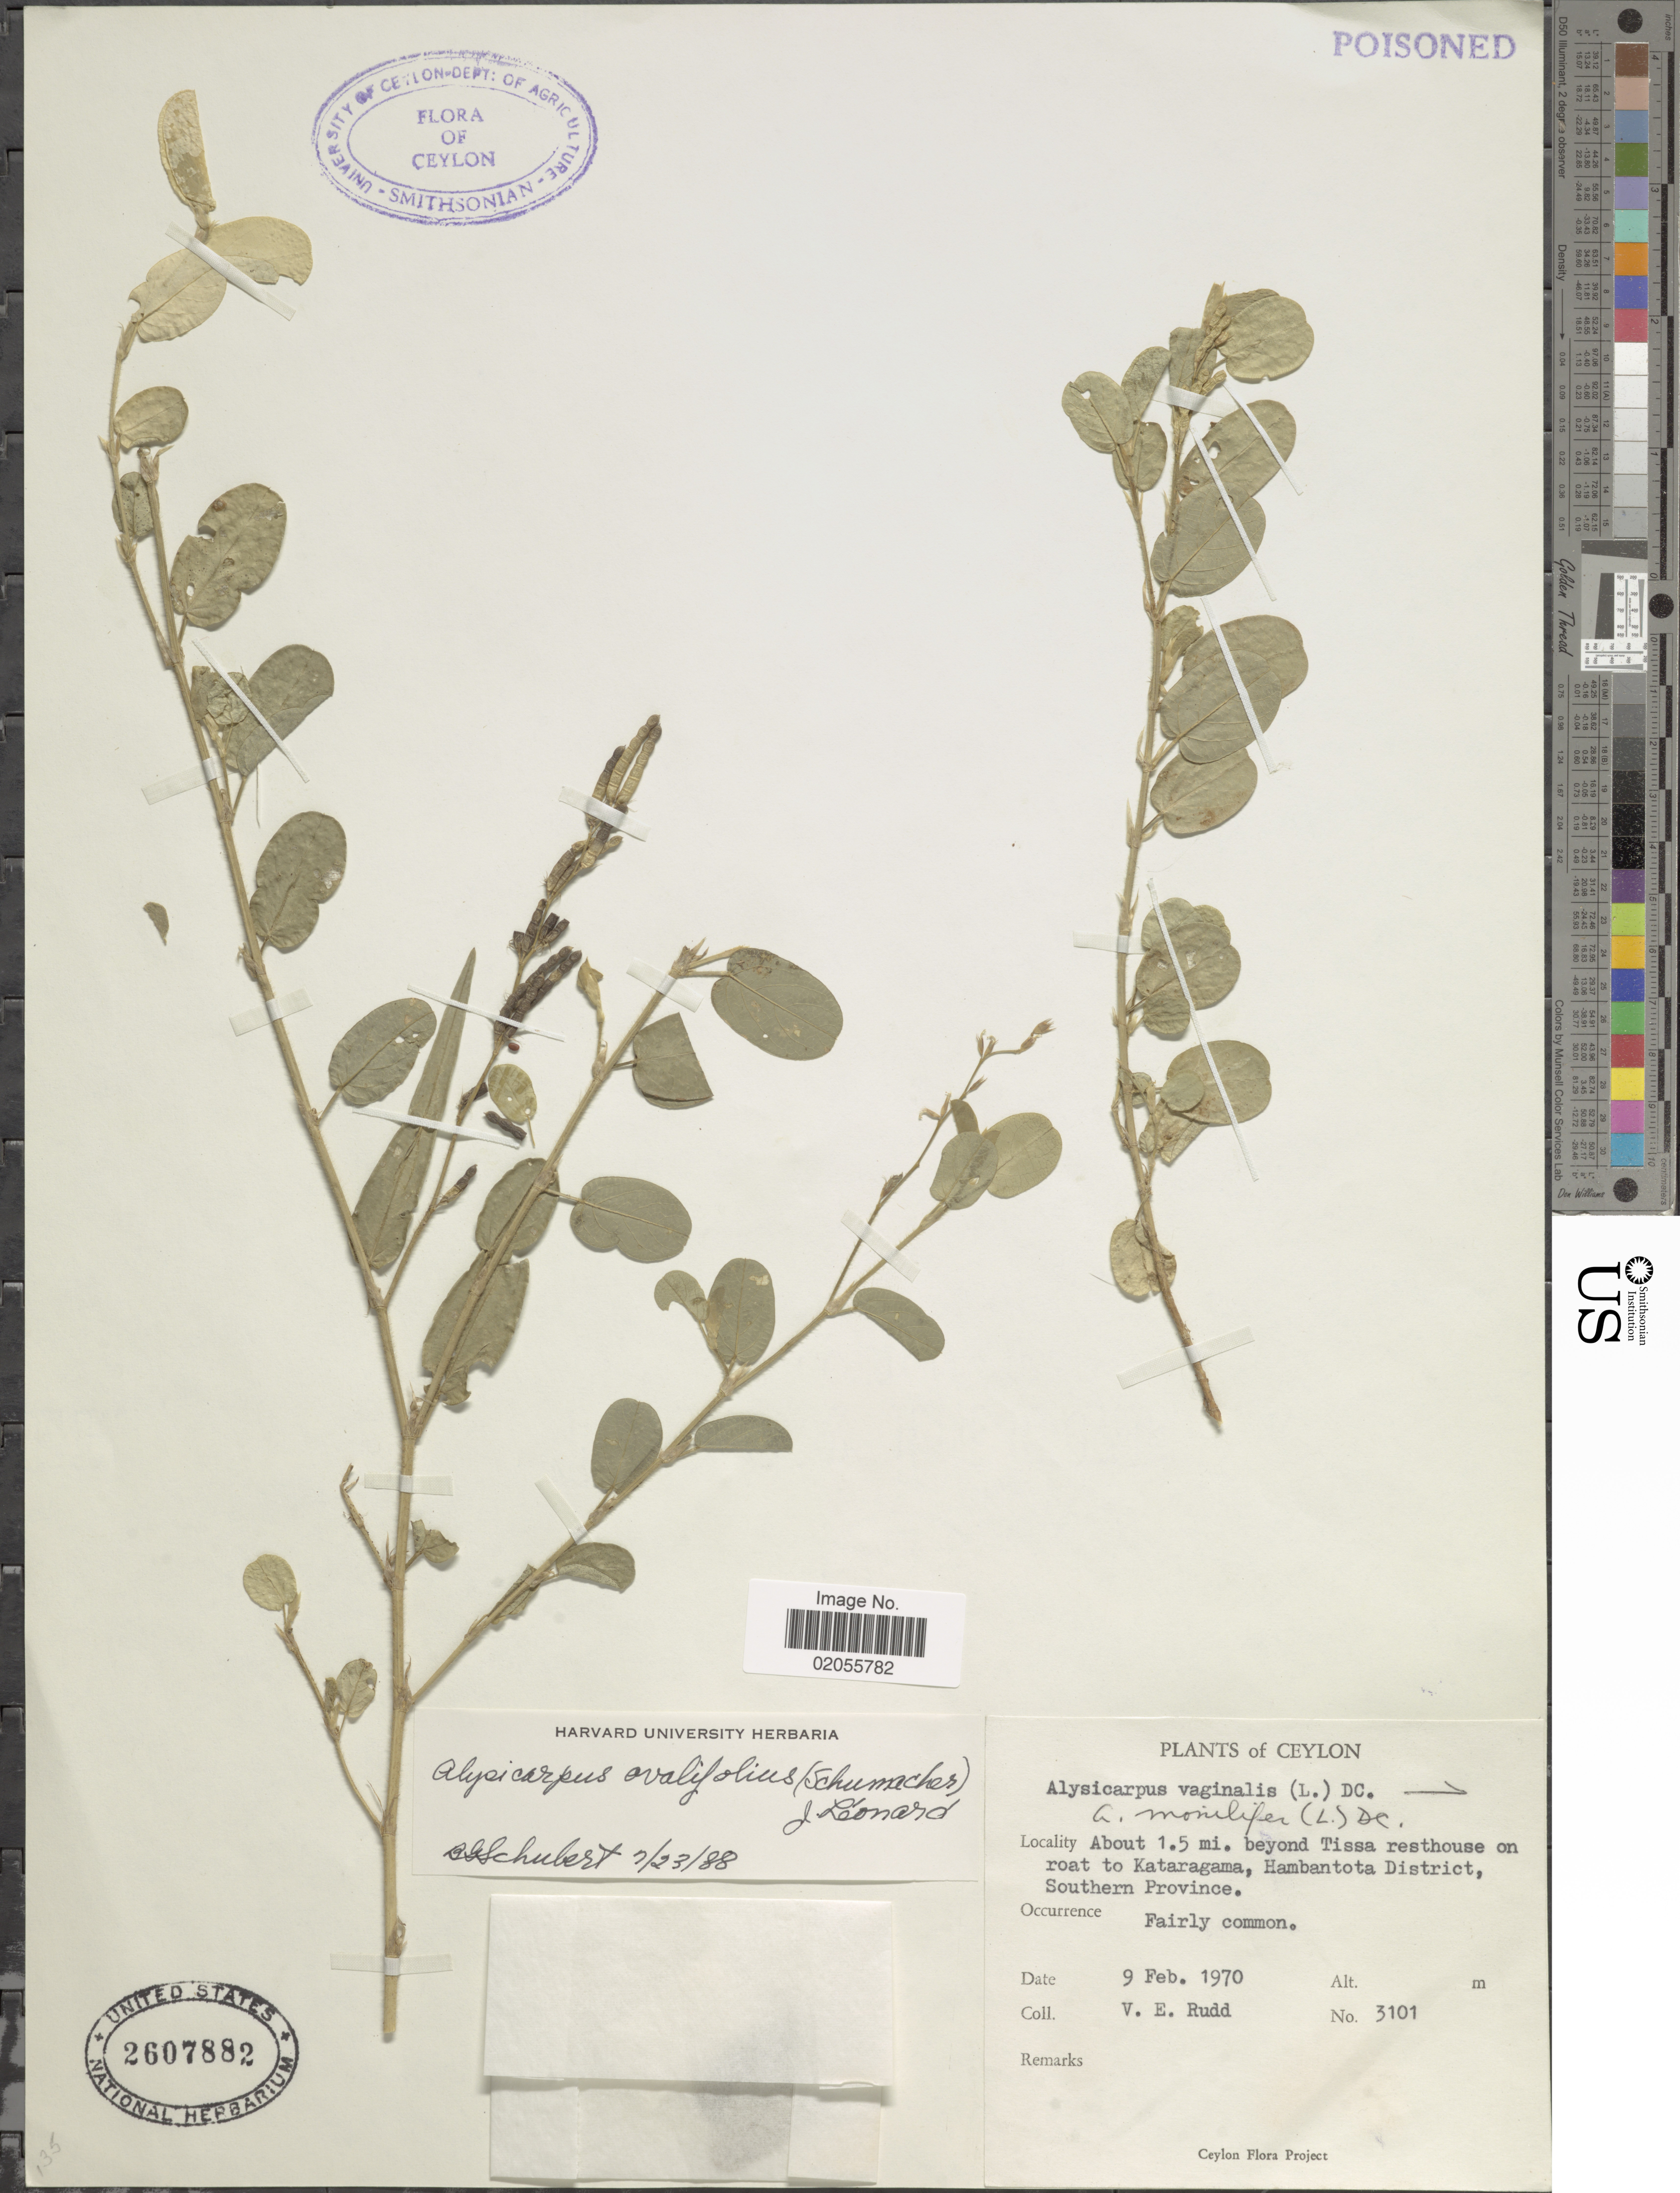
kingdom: Plantae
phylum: Tracheophyta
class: Magnoliopsida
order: Fabales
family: Fabaceae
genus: Alysicarpus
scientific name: Alysicarpus ovalifolius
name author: (Schumach.) J. Léonard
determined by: Schubert, Bernice G.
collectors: V. E. Rudd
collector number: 3101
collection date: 1970-02-09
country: Sri Lanka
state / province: Southern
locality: Ceylon, about 1.5 mi. beyond Tissa resthouse on roat to kataragama, Hambantota District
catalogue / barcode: US 2607882